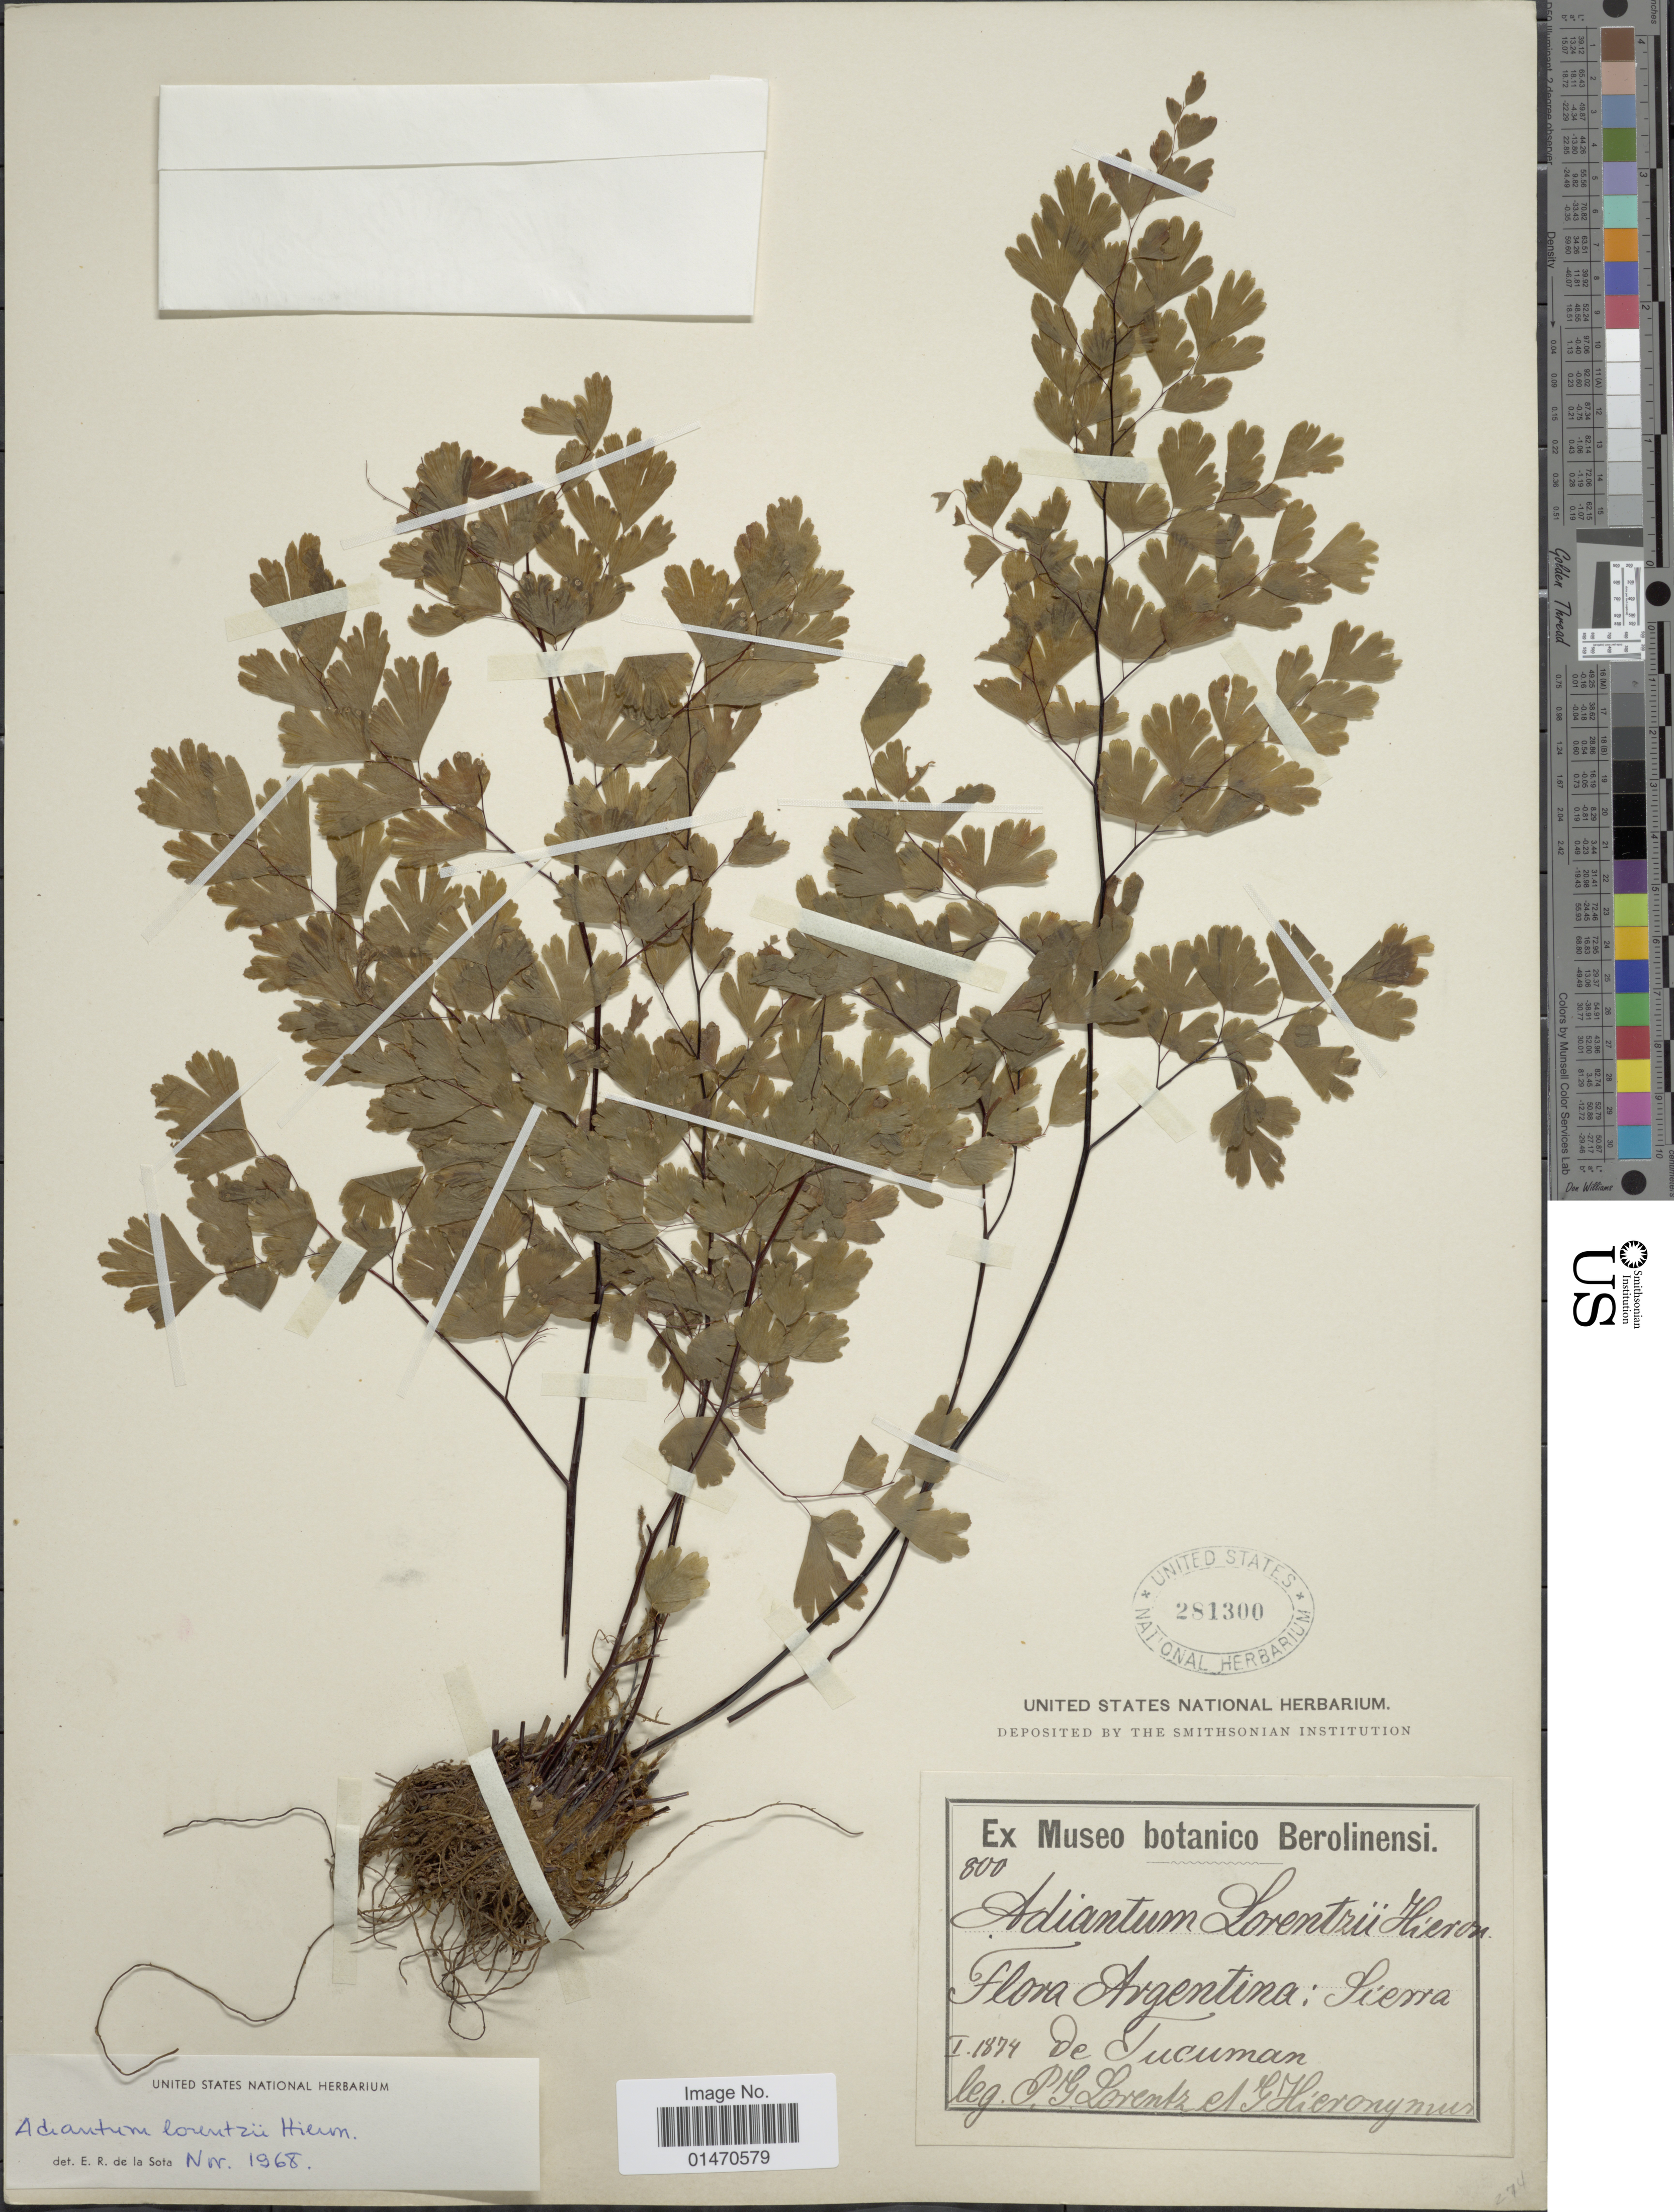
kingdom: Plantae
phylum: Tracheophyta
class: Polypodiopsida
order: Polypodiales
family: Pteridaceae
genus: Adiantum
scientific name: Adiantum lorentzii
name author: Hieron.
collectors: P. G. Lorentz & G. H. Hieronymus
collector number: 800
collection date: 1874-01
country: Argentina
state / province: Tucuman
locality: Argentina: Sierra de Tucuman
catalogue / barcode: US 281300